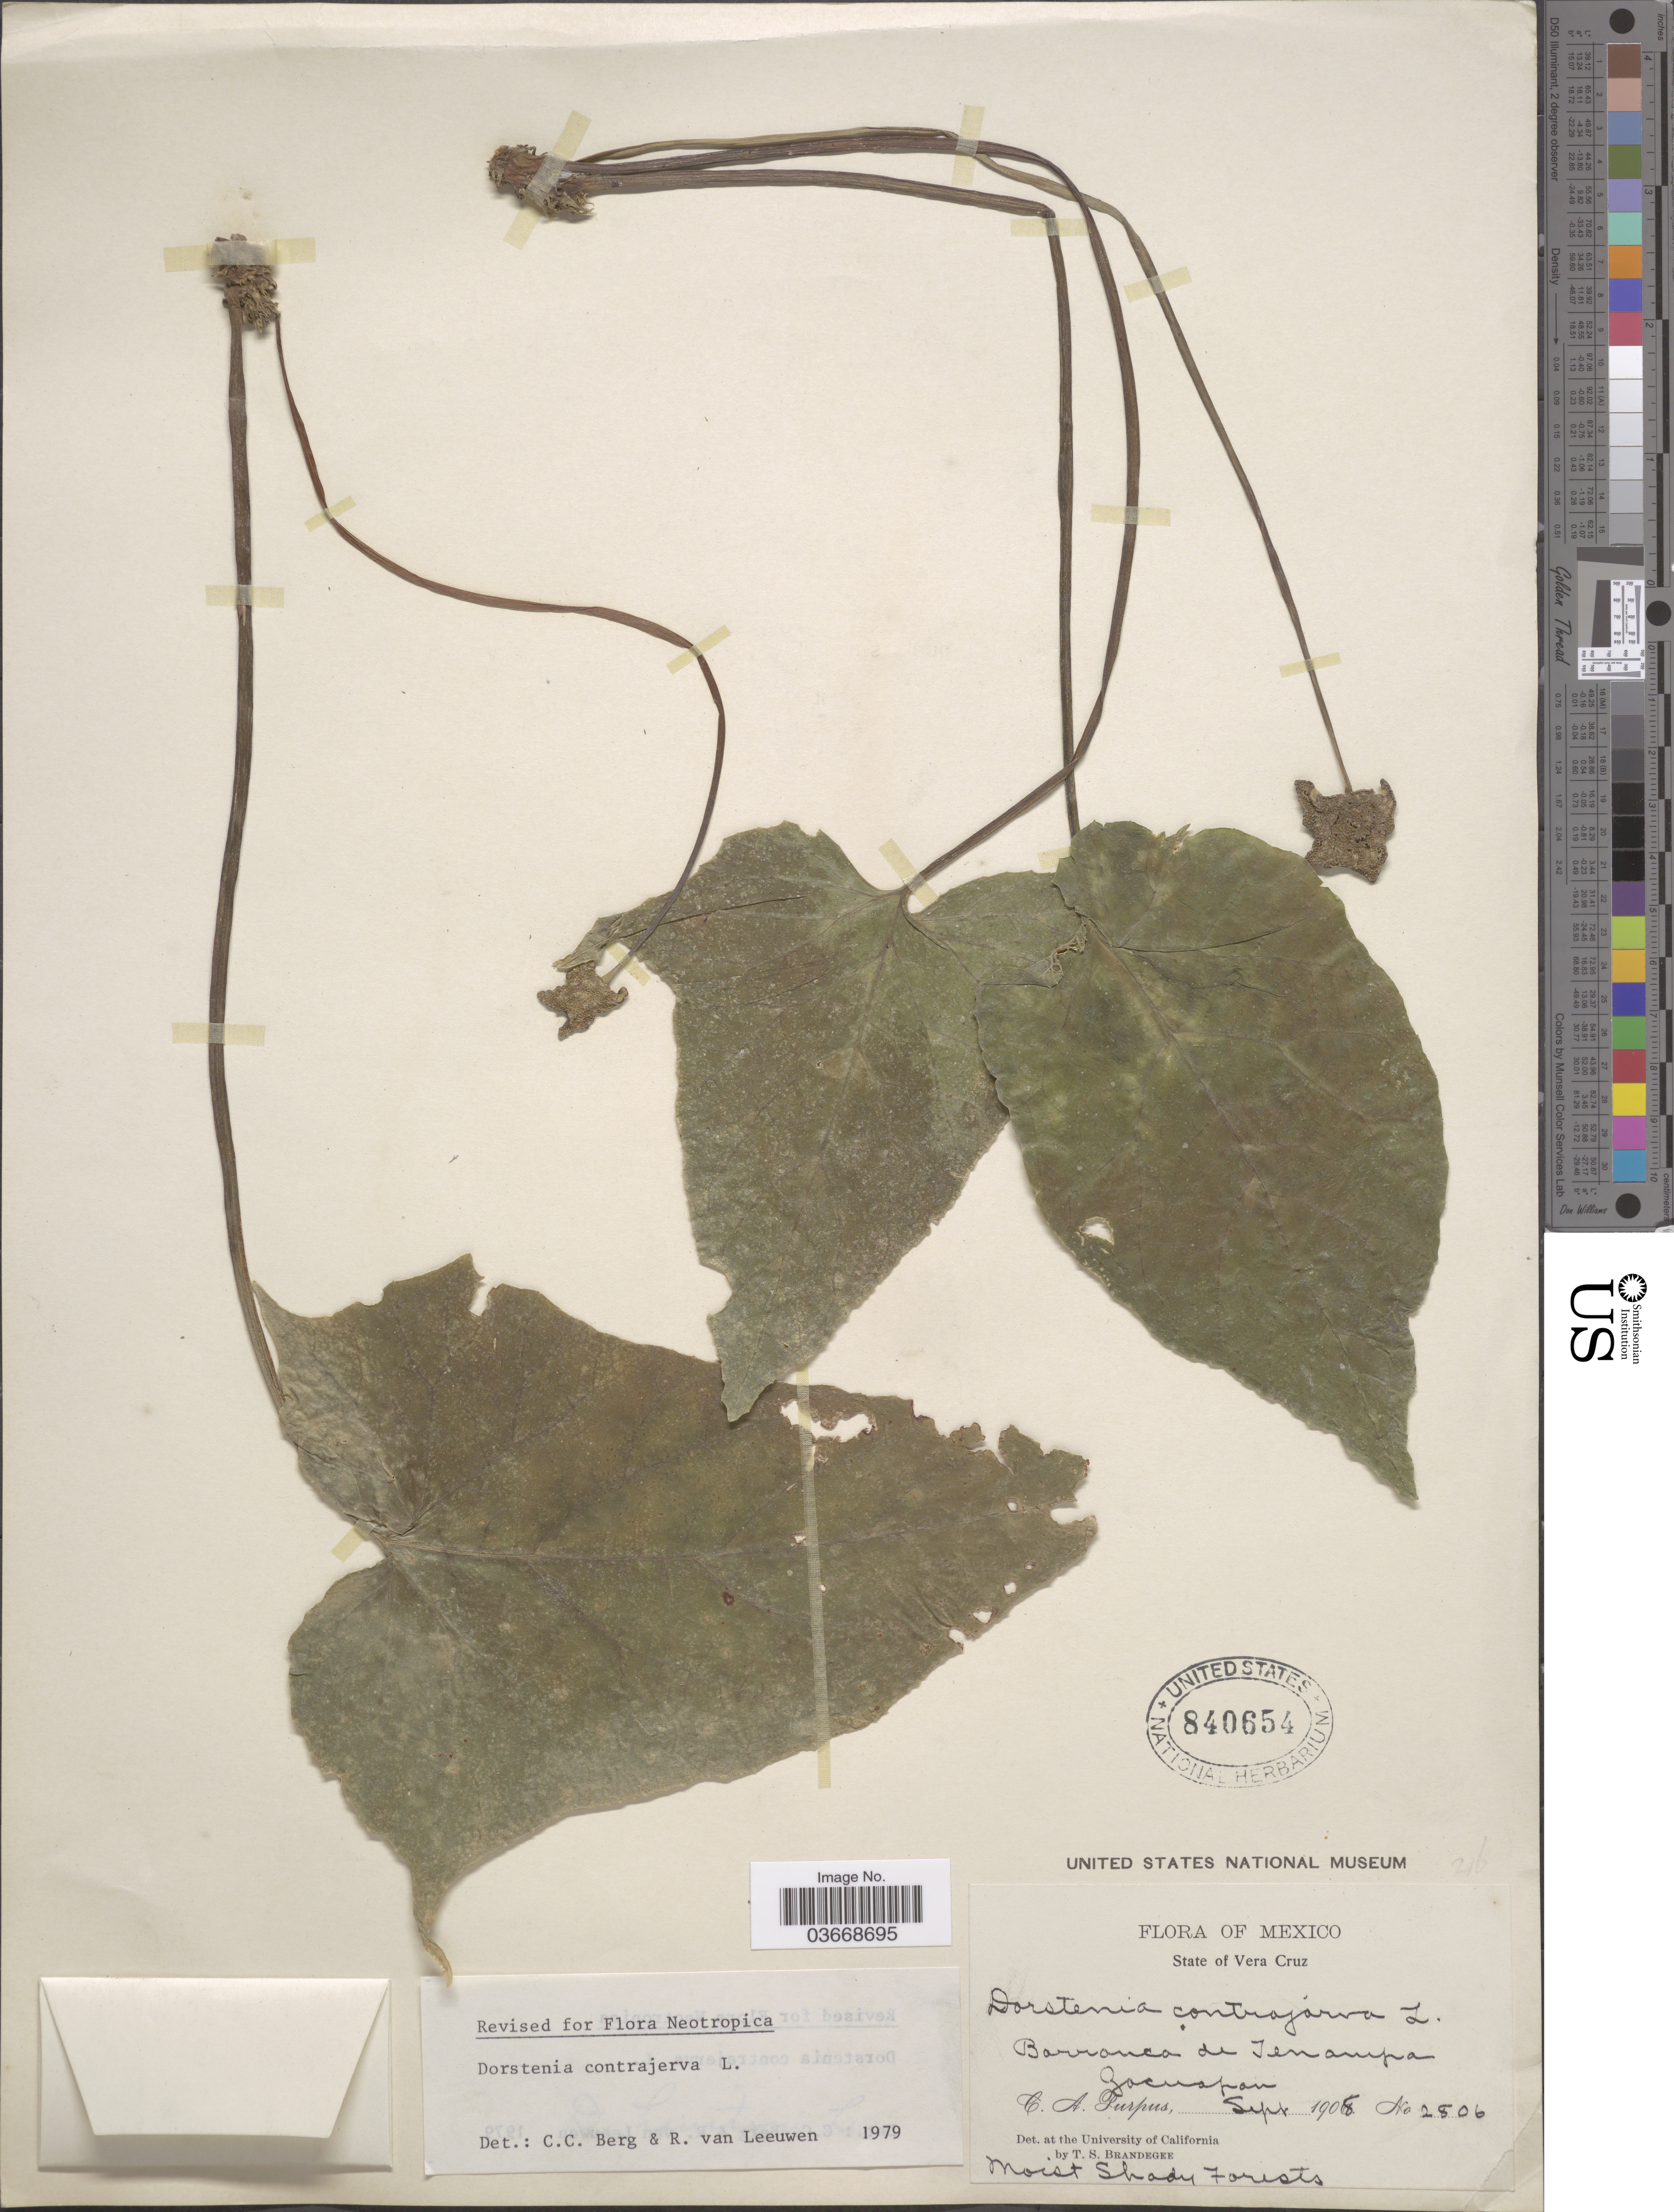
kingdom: Plantae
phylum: Tracheophyta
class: Magnoliopsida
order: Rosales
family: Moraceae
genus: Dorstenia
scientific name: Dorstenia contrajerva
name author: L.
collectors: C. A. Purpus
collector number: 2806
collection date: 1908-09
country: Mexico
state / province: Veracruz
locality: State of Vera Cruz. Barranca de Tenampa. Zacuapan.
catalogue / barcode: US 840654